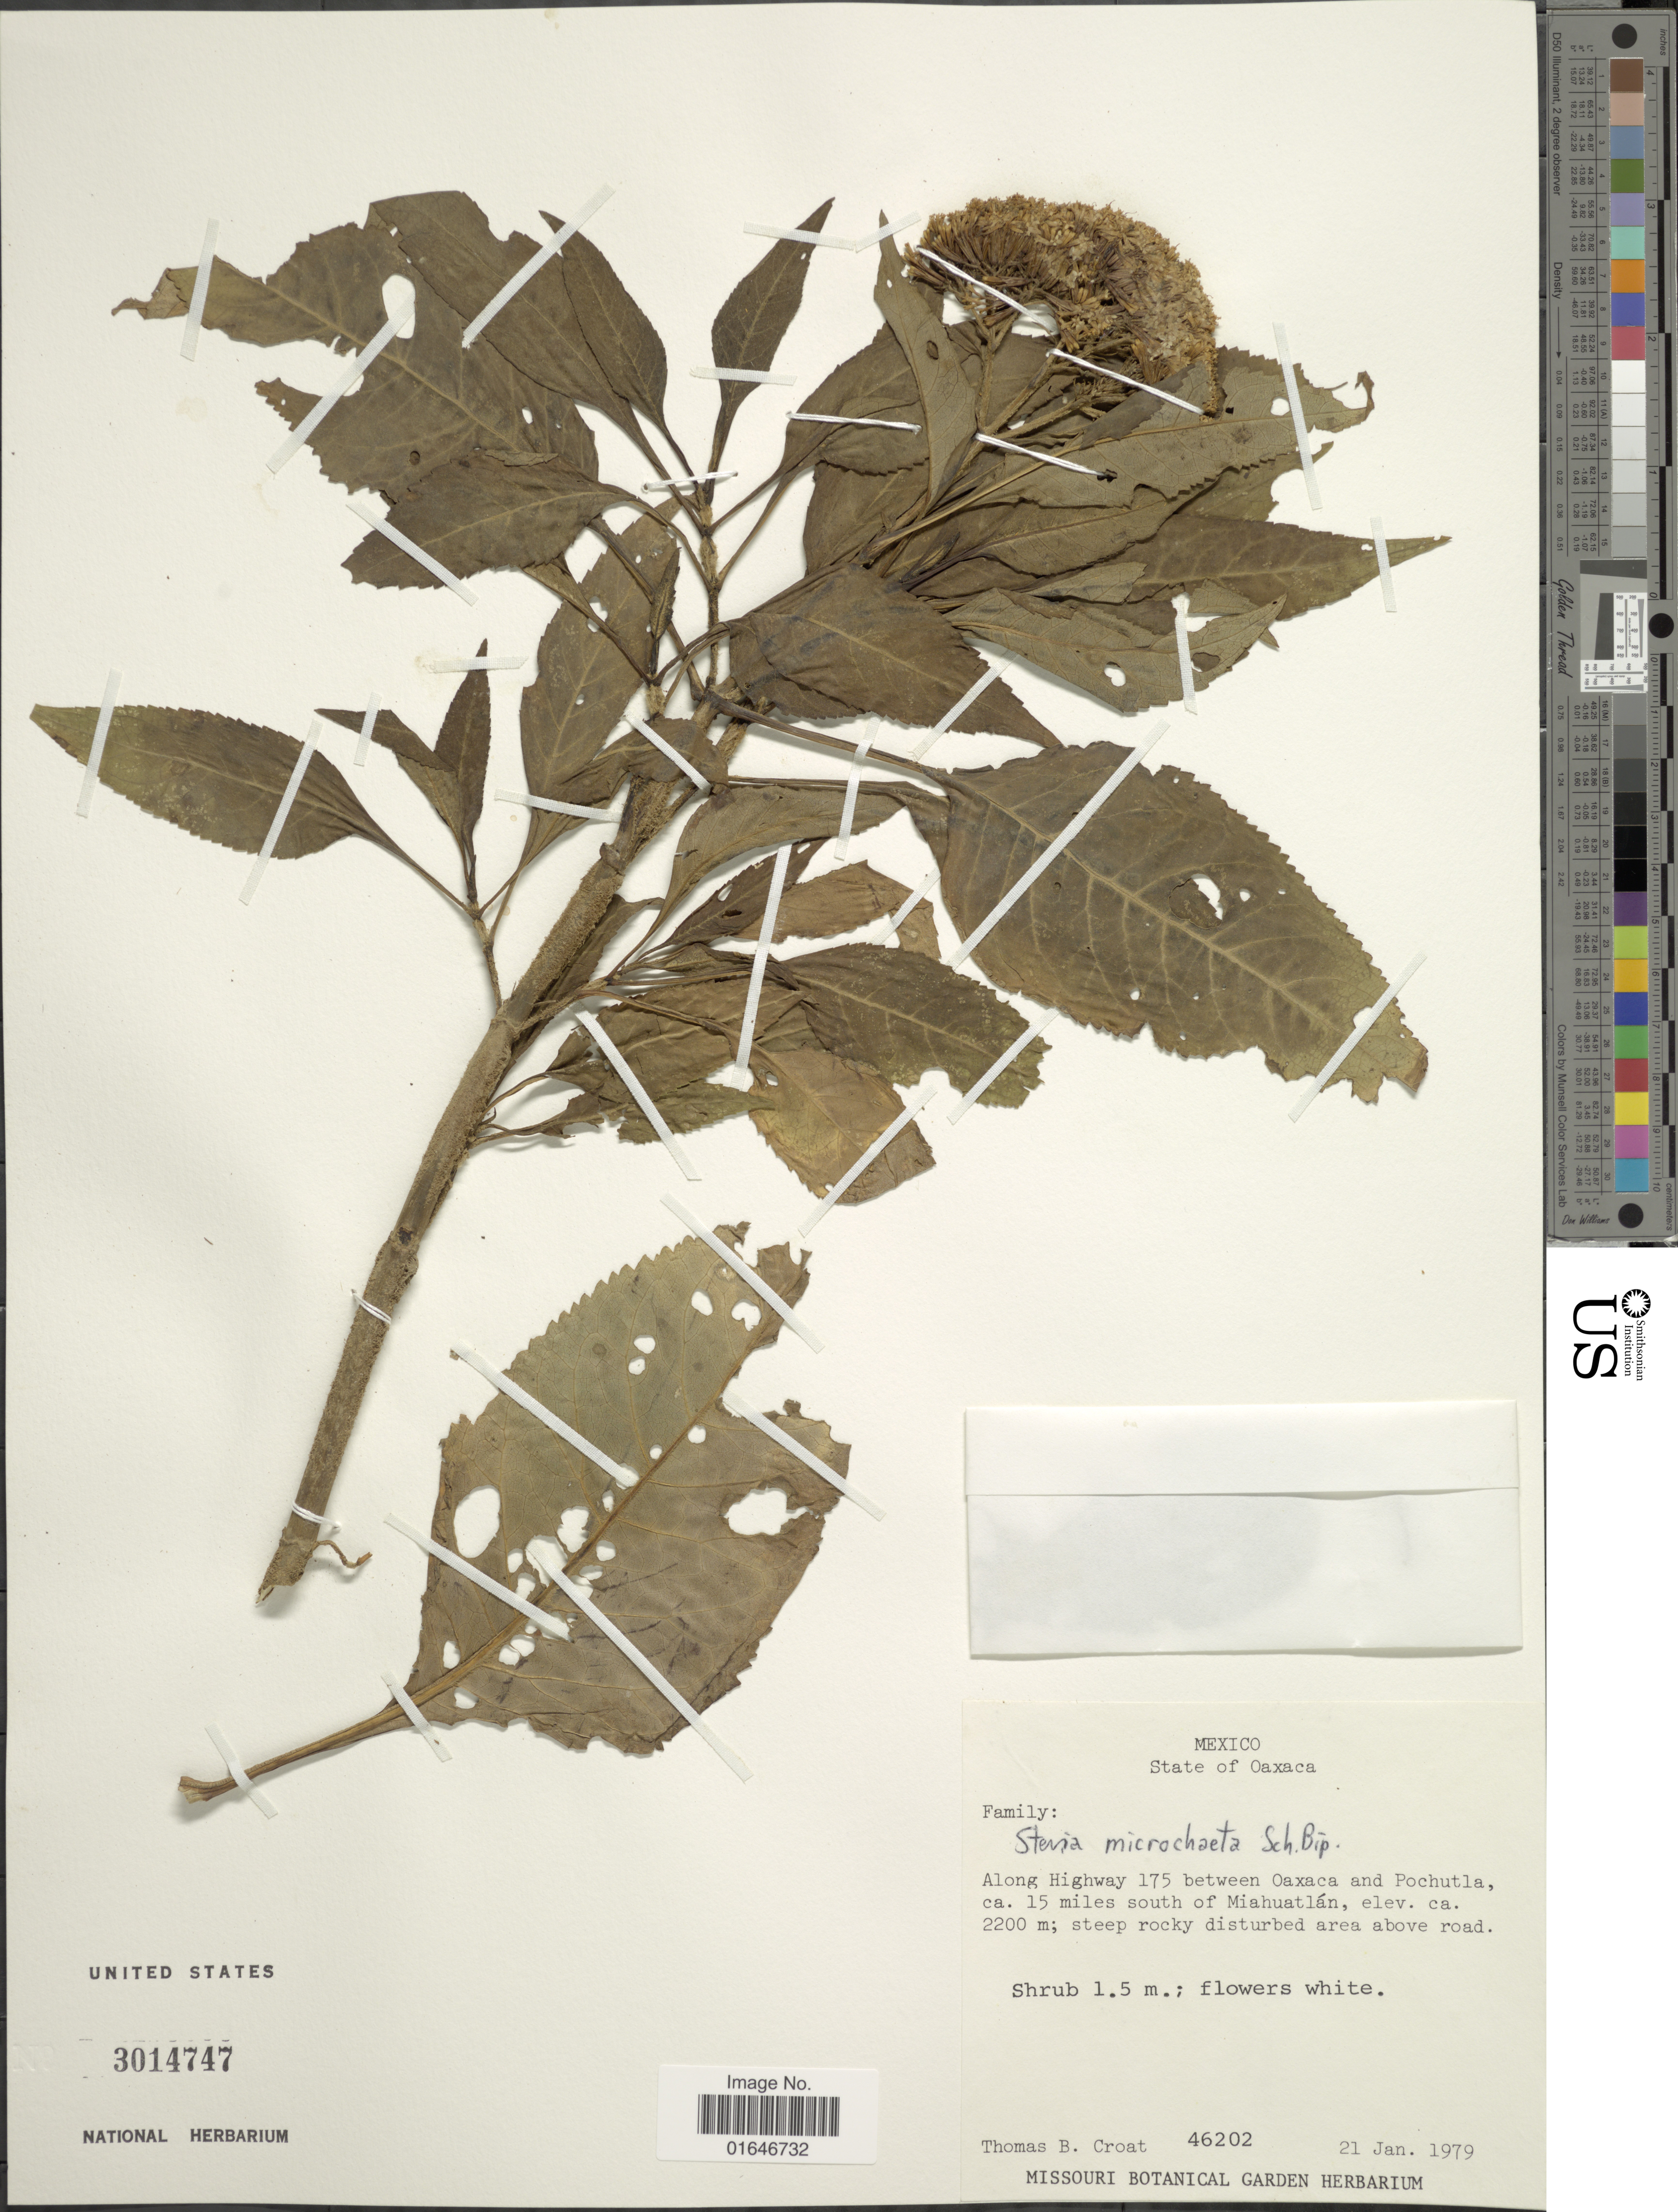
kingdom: Plantae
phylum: Tracheophyta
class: Magnoliopsida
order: Asterales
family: Asteraceae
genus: Stevia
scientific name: Stevia microchaeta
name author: Sch. Bip.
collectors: T. B. Croat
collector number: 46202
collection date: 1979-01-21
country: Mexico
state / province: Oaxaca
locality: Along Highway 175 between Oaxaca and Pochutla, ca. 15 miles south of Miahautlán, steep rocky disturbed area above road.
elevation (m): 2200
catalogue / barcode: US 3014747